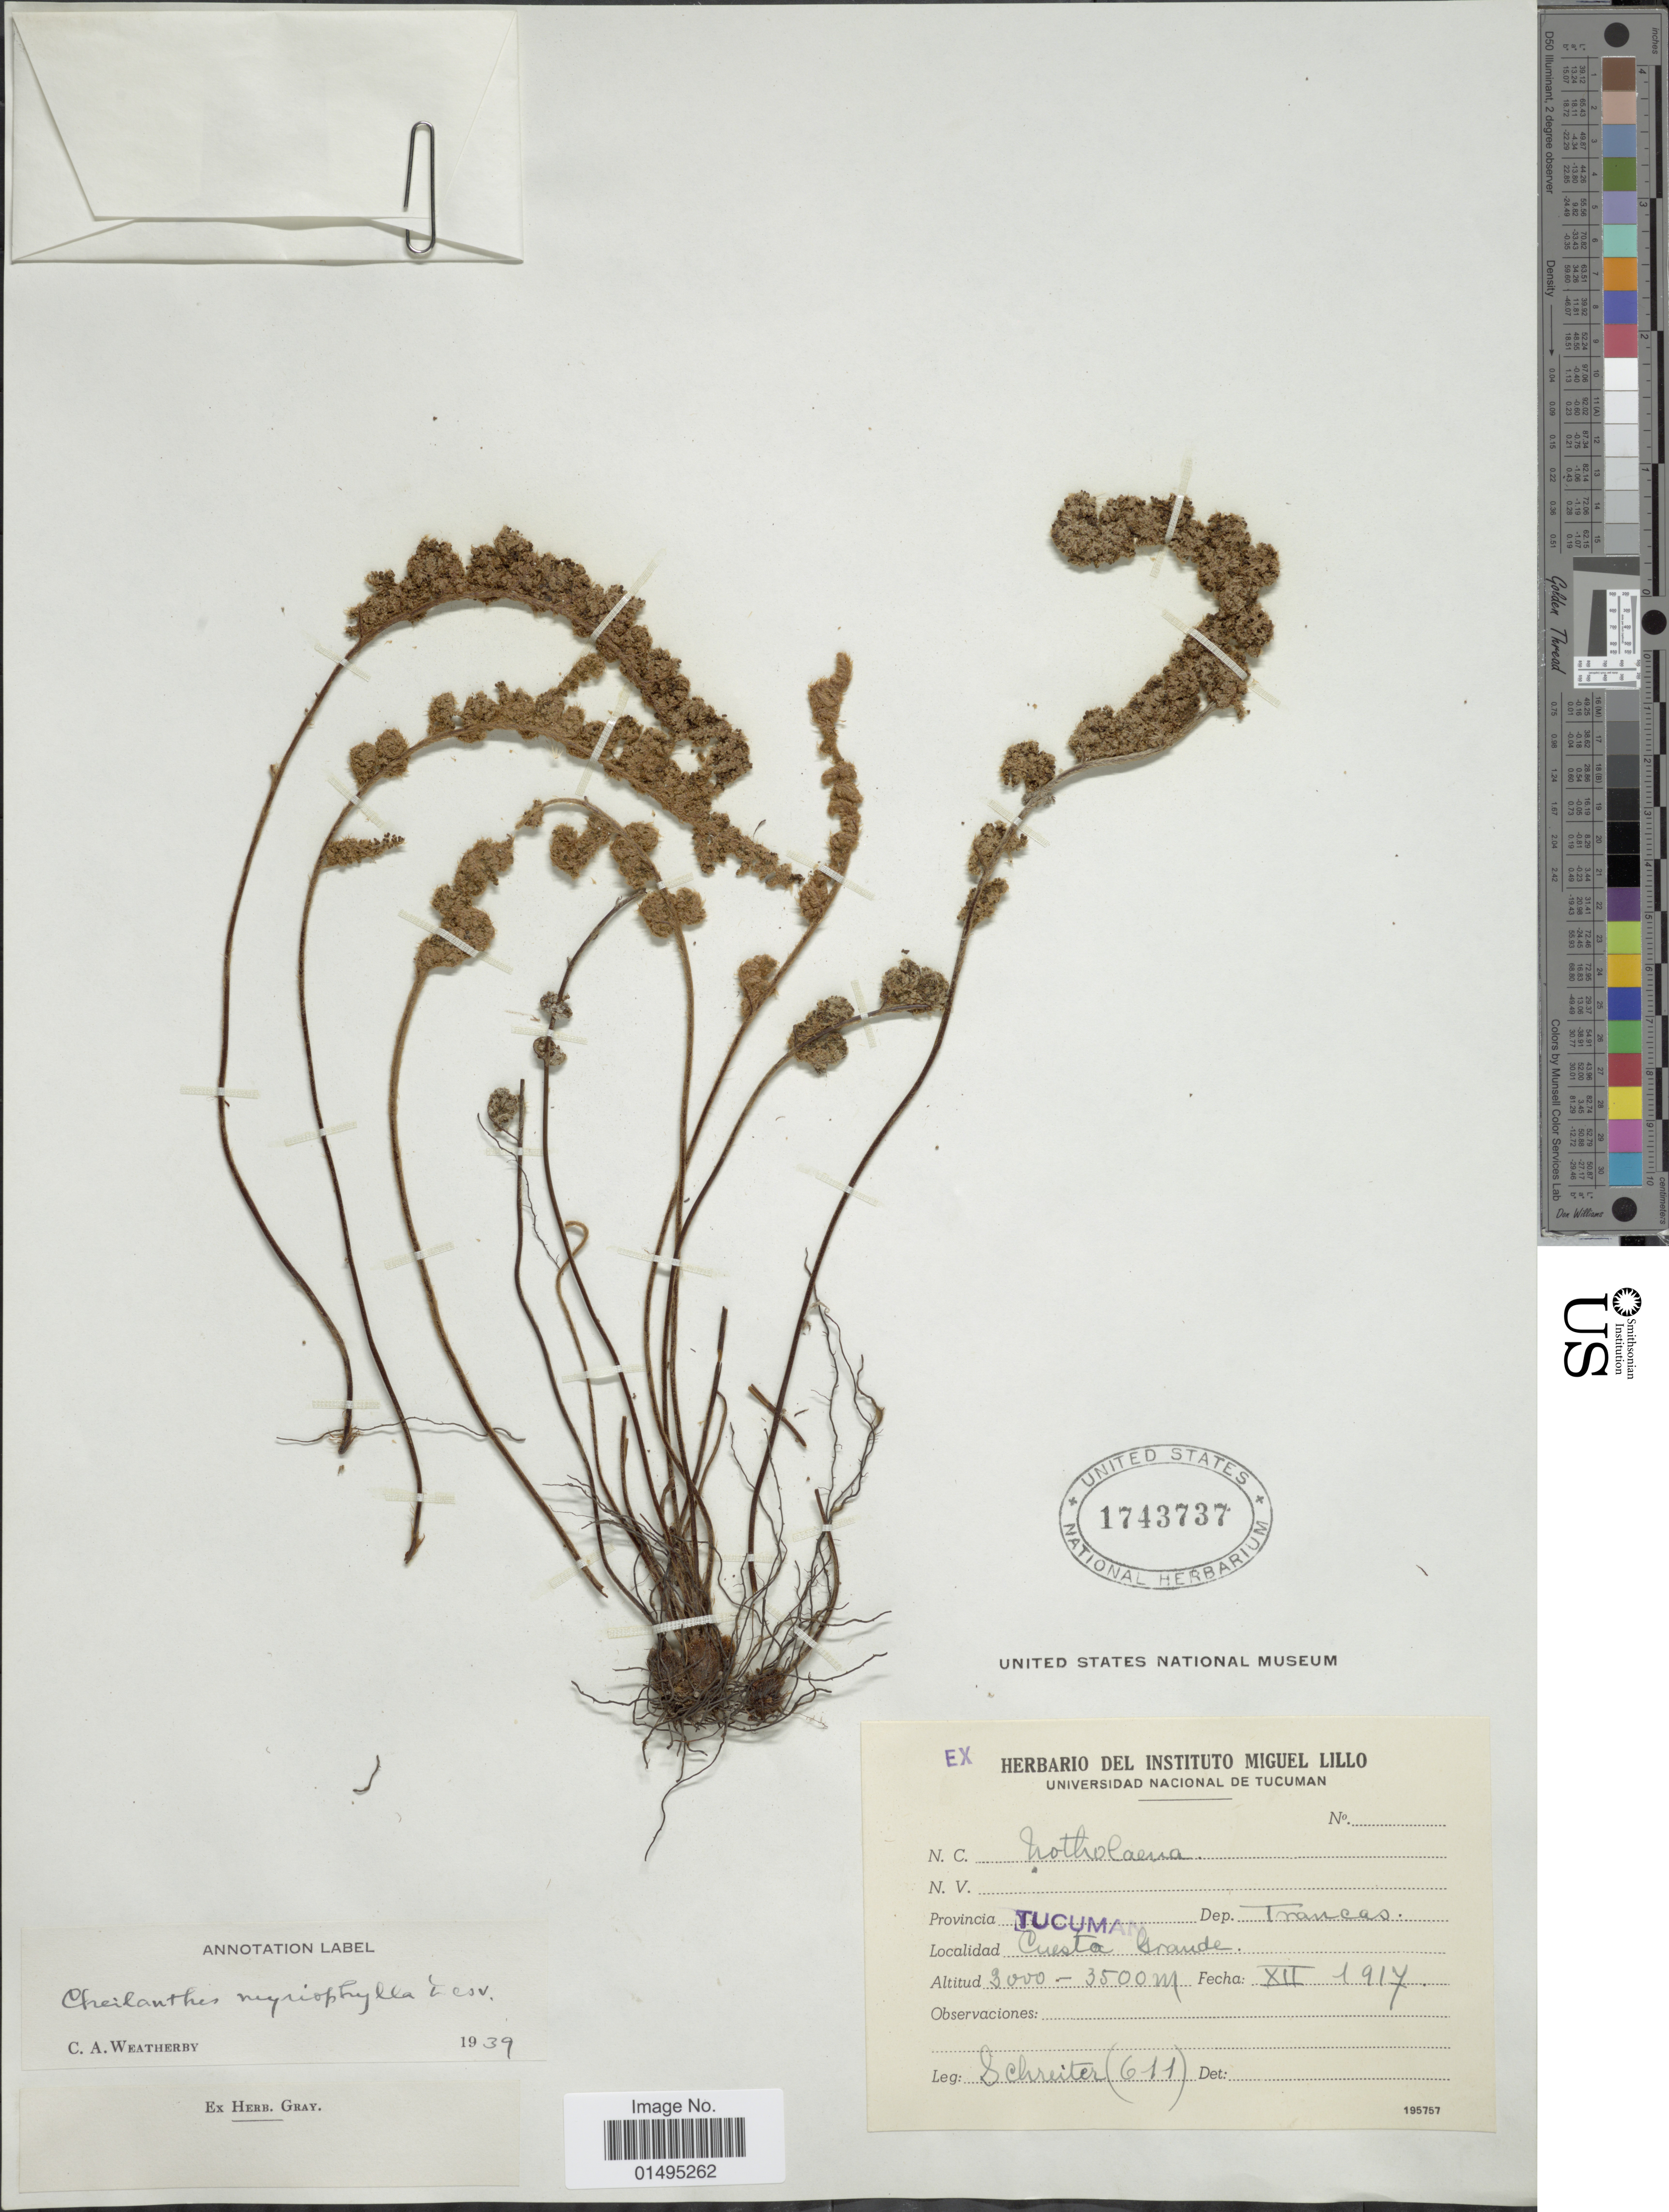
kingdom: Plantae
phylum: Tracheophyta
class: Polypodiopsida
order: Polypodiales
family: Pteridaceae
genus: Myriopteris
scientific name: Myriopteris myriophylla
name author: (Desv.) J. Sm.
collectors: -. Schreiter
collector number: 611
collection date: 1917-12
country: Argentina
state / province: Tucuman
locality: Provincia Tucuman, Dep. Trancas, Localidad Cuesta Grande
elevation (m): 3000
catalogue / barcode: US 1743737